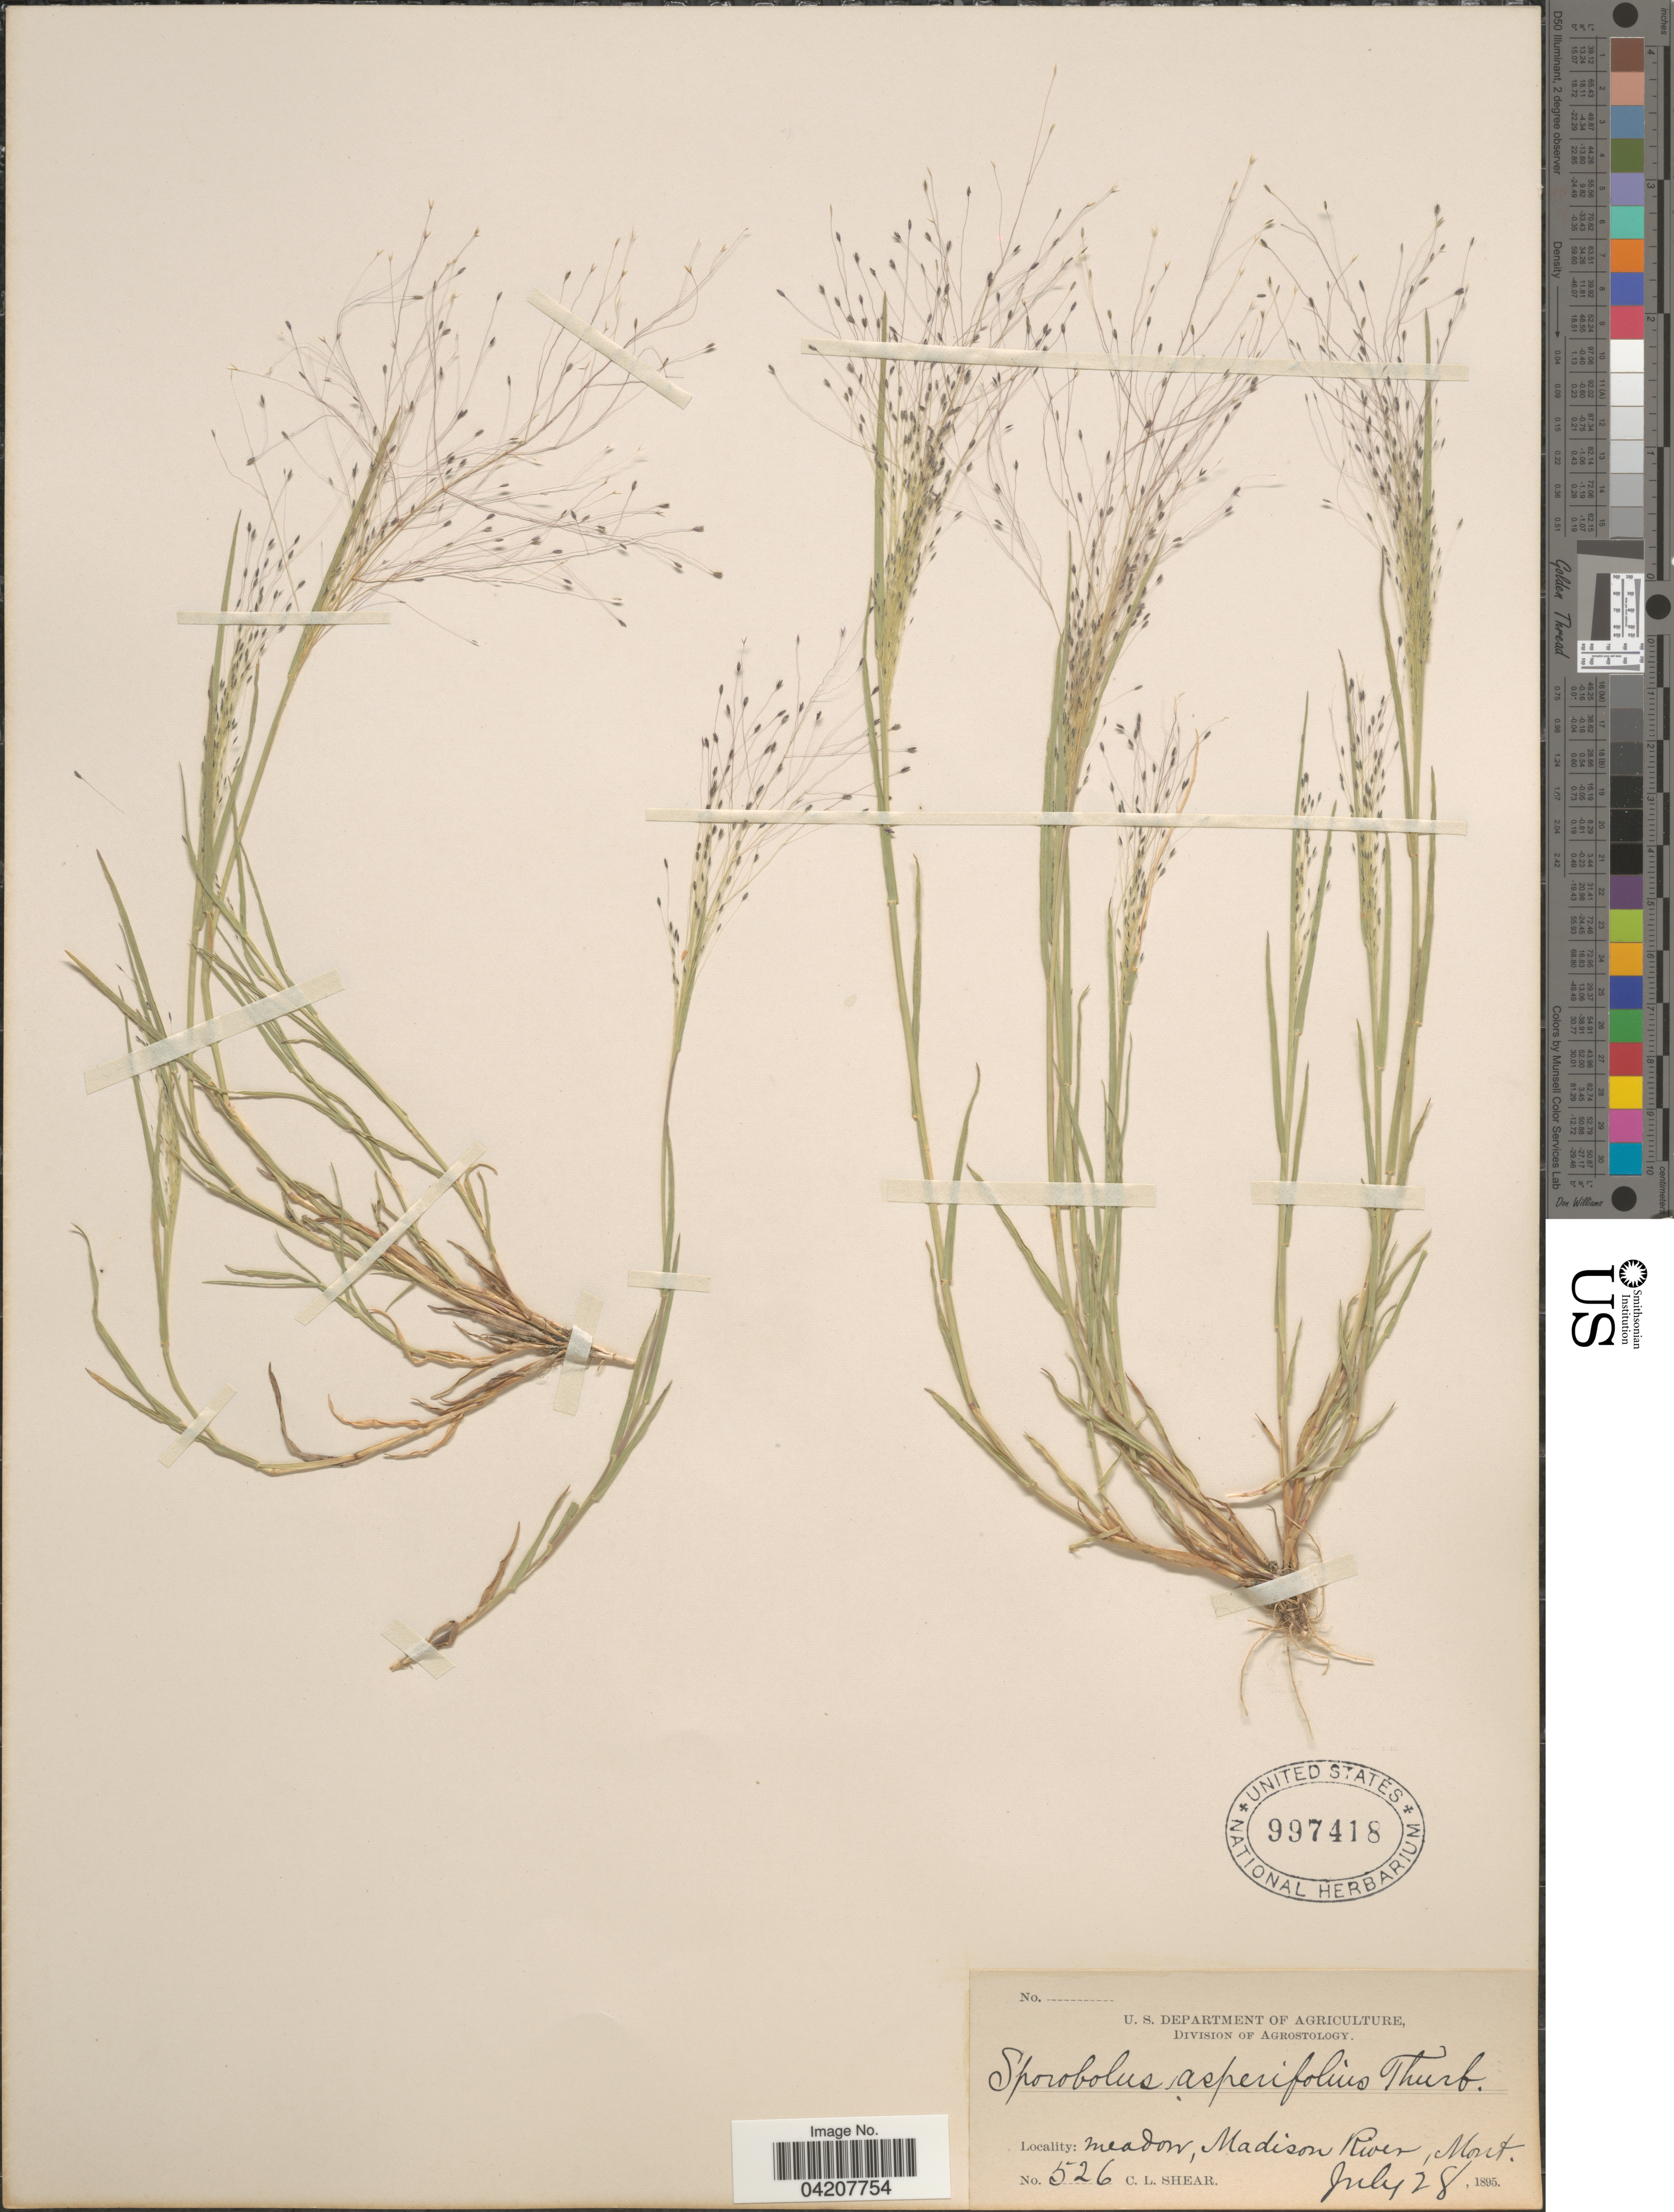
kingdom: Plantae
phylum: Tracheophyta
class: Liliopsida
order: Poales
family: Poaceae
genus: Muhlenbergia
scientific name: Muhlenbergia asperifolia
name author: (Nees & Meyen ex Trin.) Parodi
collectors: C. L. Shear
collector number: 526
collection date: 1895-07-28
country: United States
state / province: Montana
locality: Meadow, Madison River.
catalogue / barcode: US 997418